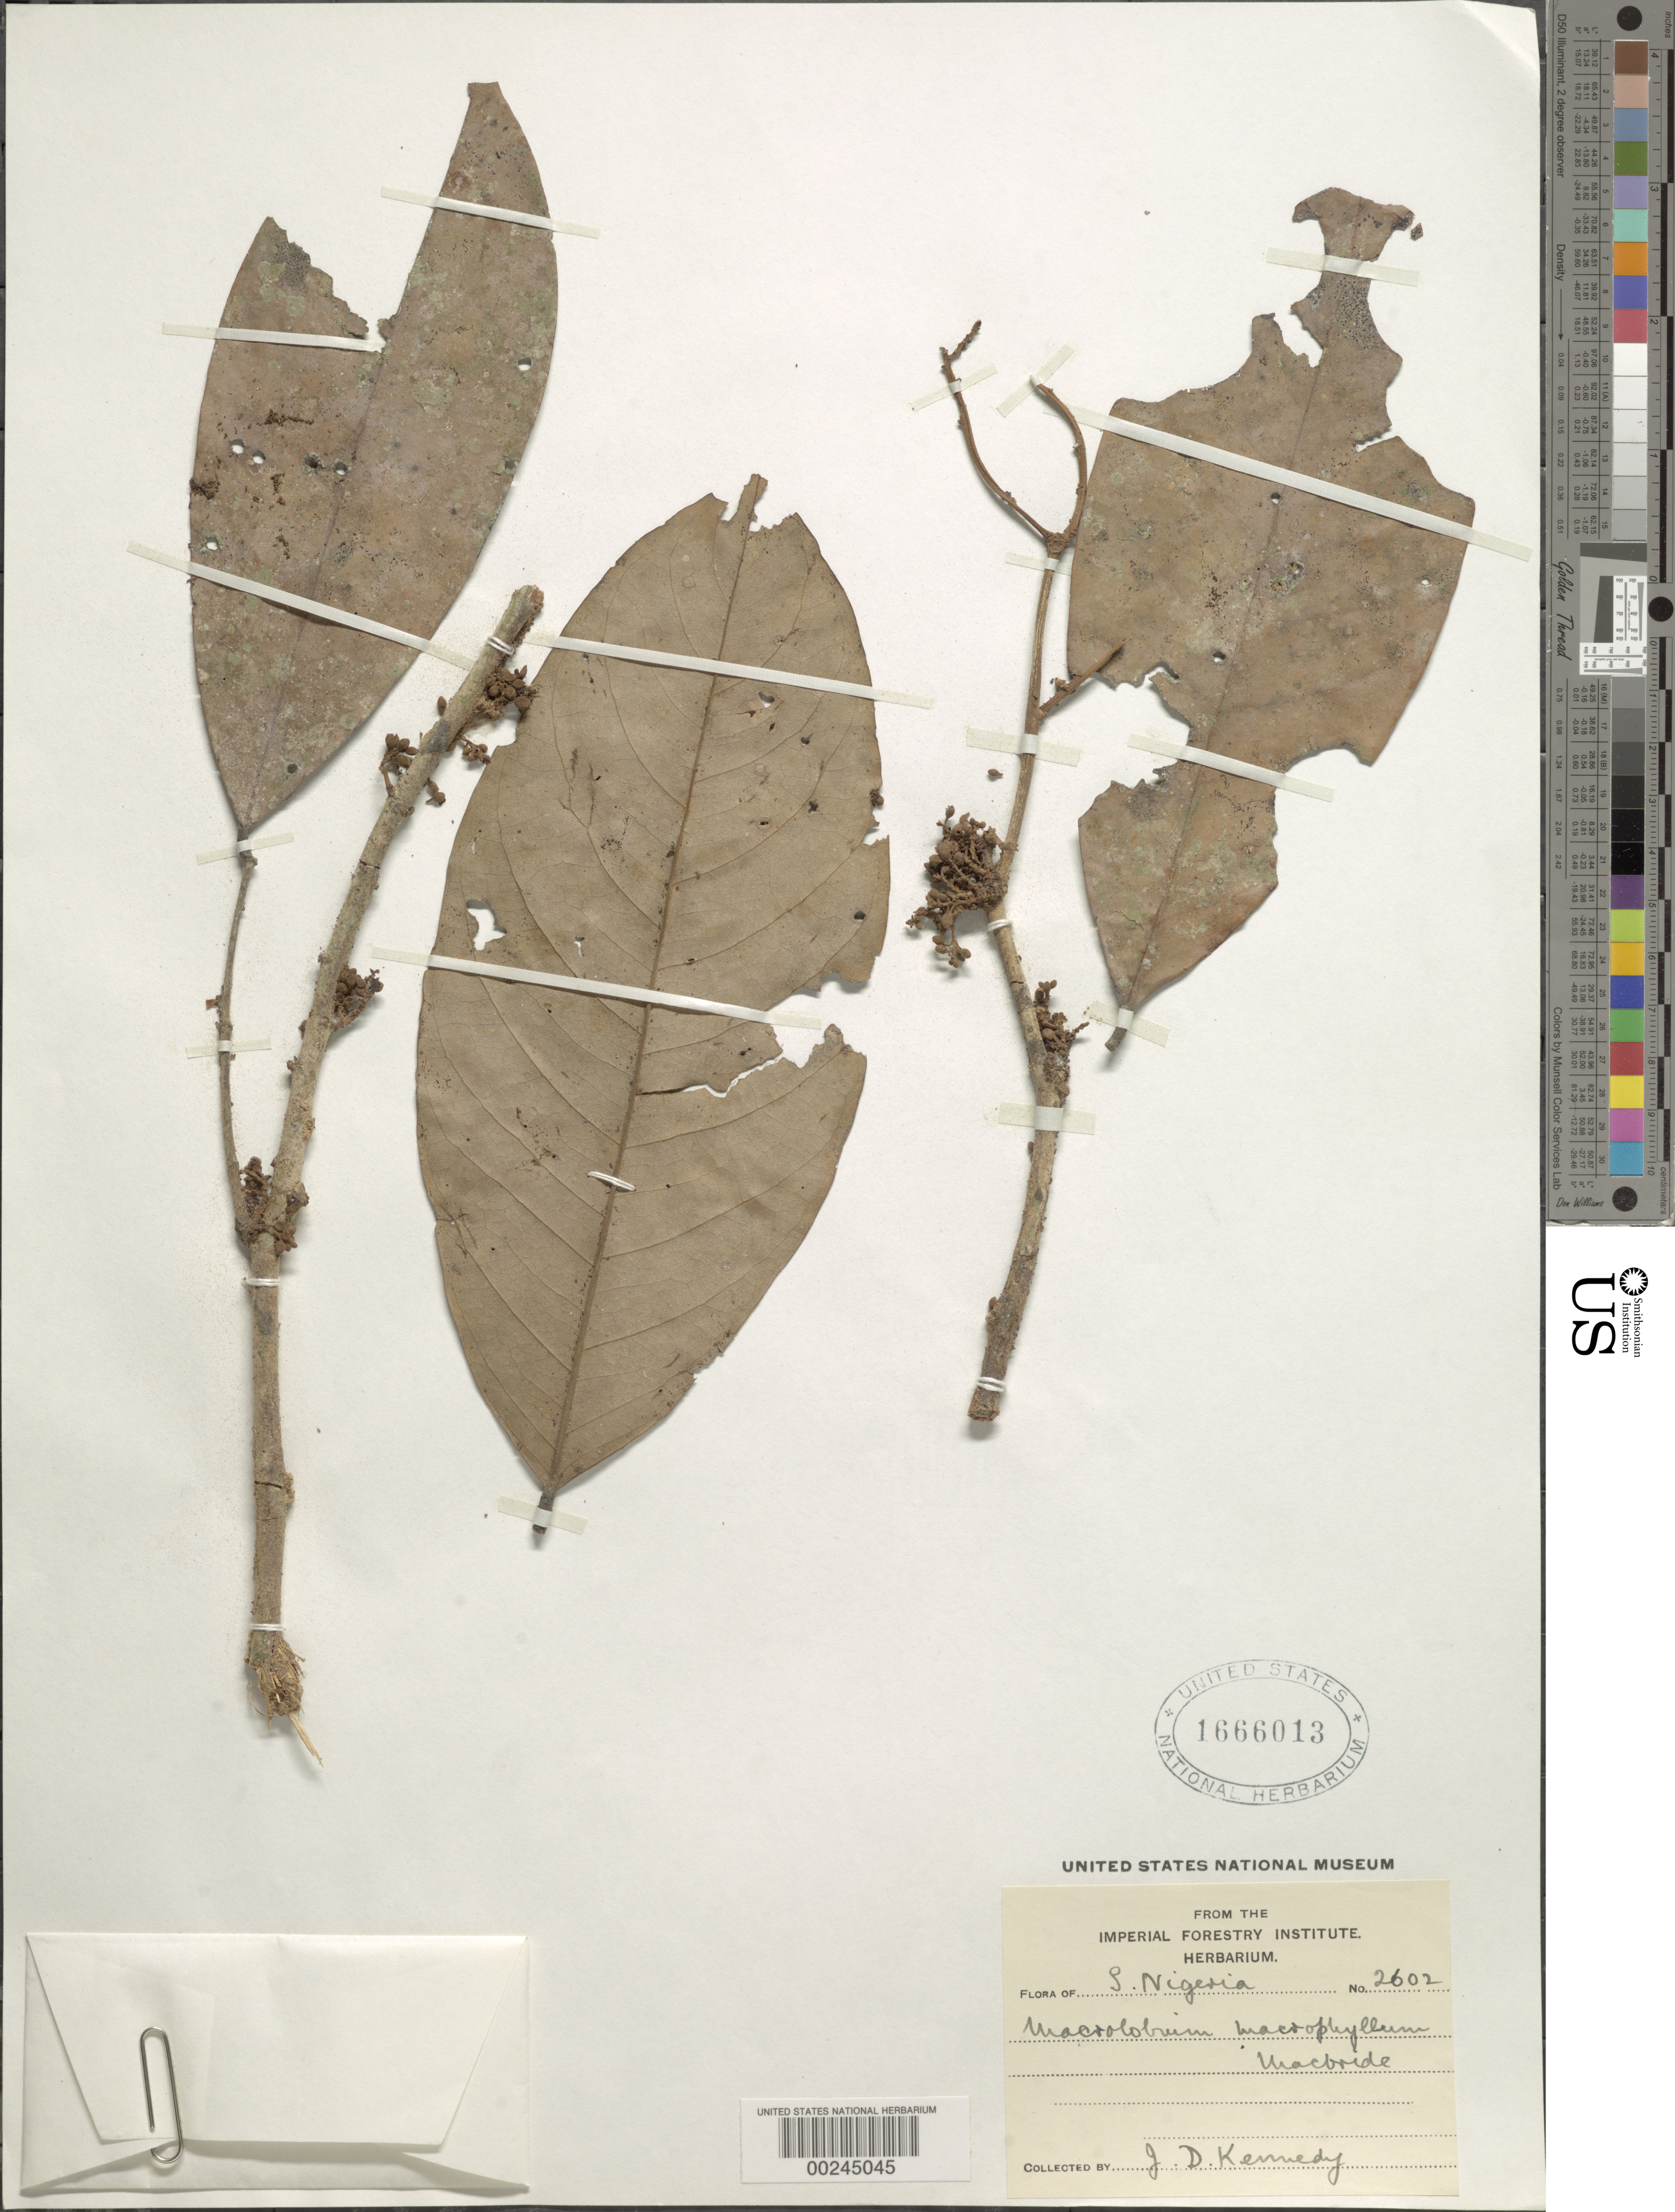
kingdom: Plantae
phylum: Tracheophyta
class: Magnoliopsida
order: Fabales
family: Fabaceae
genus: Anthonotha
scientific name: Anthonotha macrophylla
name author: P. Beauv.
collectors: J. D. Kennedy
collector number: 2602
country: Nigeria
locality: South nigeria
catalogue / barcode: US 1666013